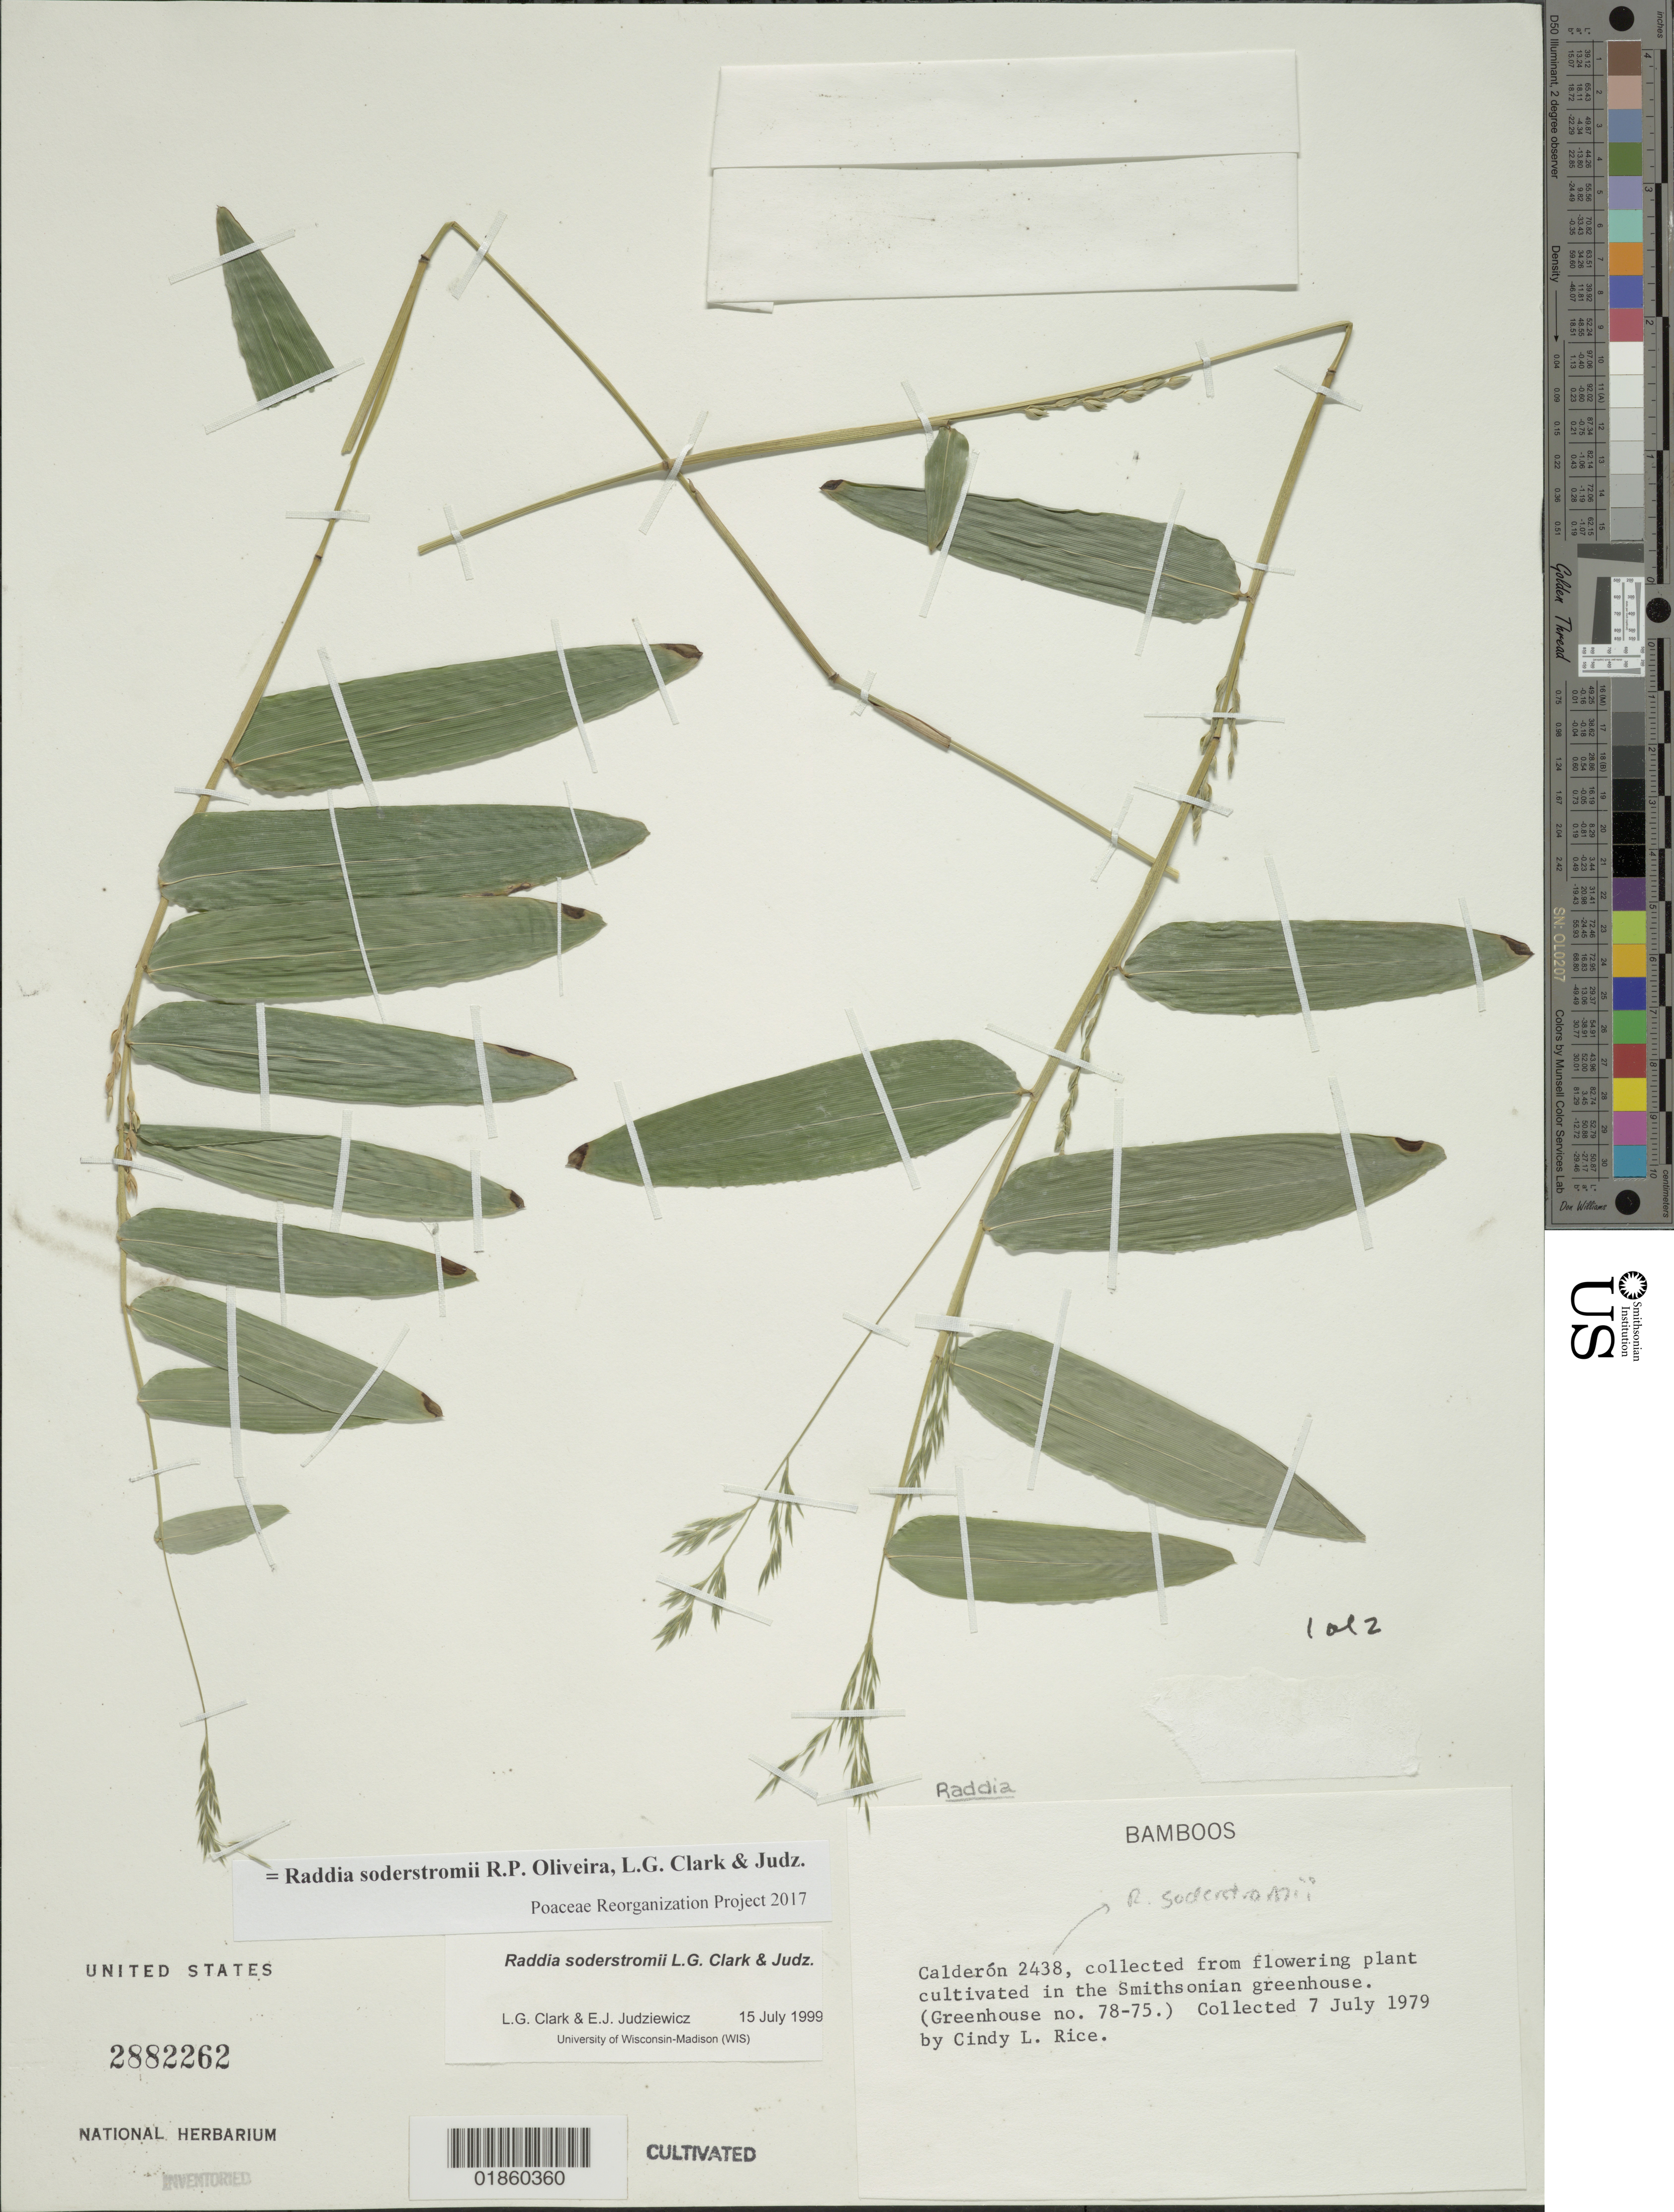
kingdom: Plantae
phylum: Tracheophyta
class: Liliopsida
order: Poales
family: Poaceae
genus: Raddia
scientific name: Raddia soderstromii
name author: R.P. Oliveira et al.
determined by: Poaceae Reorganization Project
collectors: C. Rice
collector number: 2438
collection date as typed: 07 Jul 1979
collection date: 1979-07-07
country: United States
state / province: District of Columbia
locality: Smithsonian greenhouse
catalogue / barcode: US 2882262